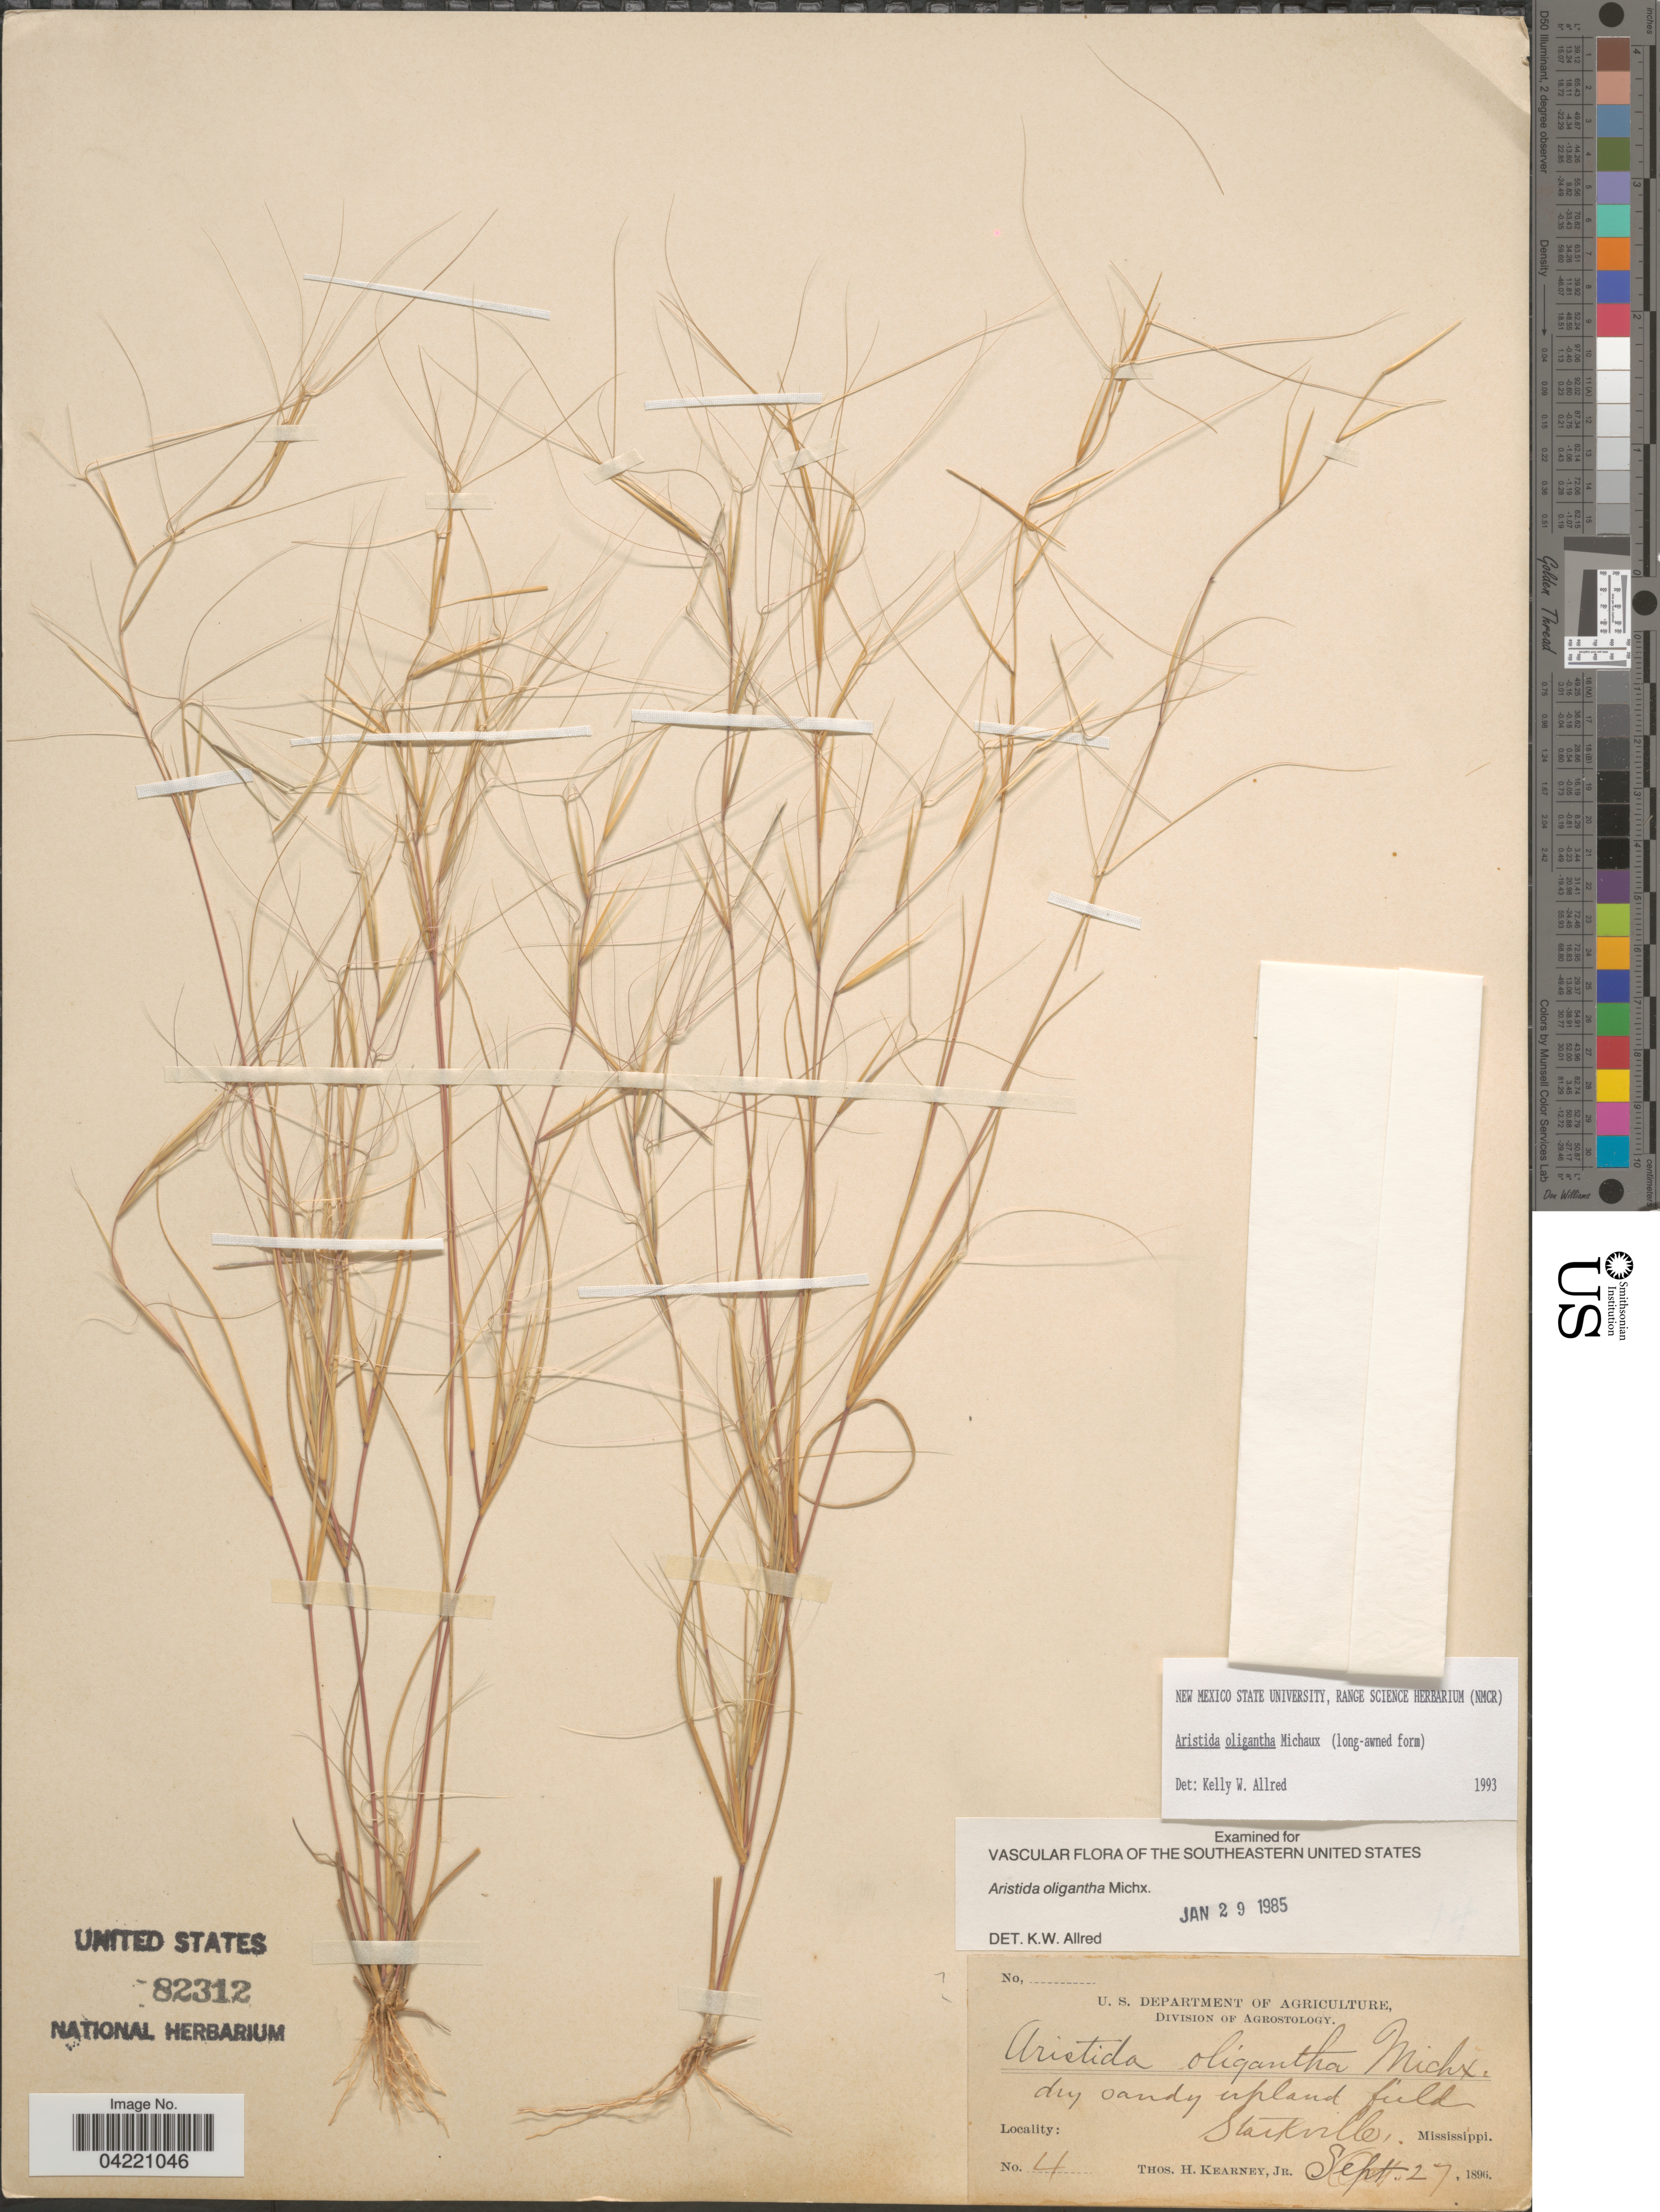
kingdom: Plantae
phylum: Tracheophyta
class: Liliopsida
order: Poales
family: Poaceae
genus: Aristida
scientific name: Aristida oligantha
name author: Michx.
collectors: T. H. Kearney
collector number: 4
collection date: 1896-09-27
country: United States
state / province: Mississippi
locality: Dry sandy upland field. Starkville.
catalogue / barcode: US 82312